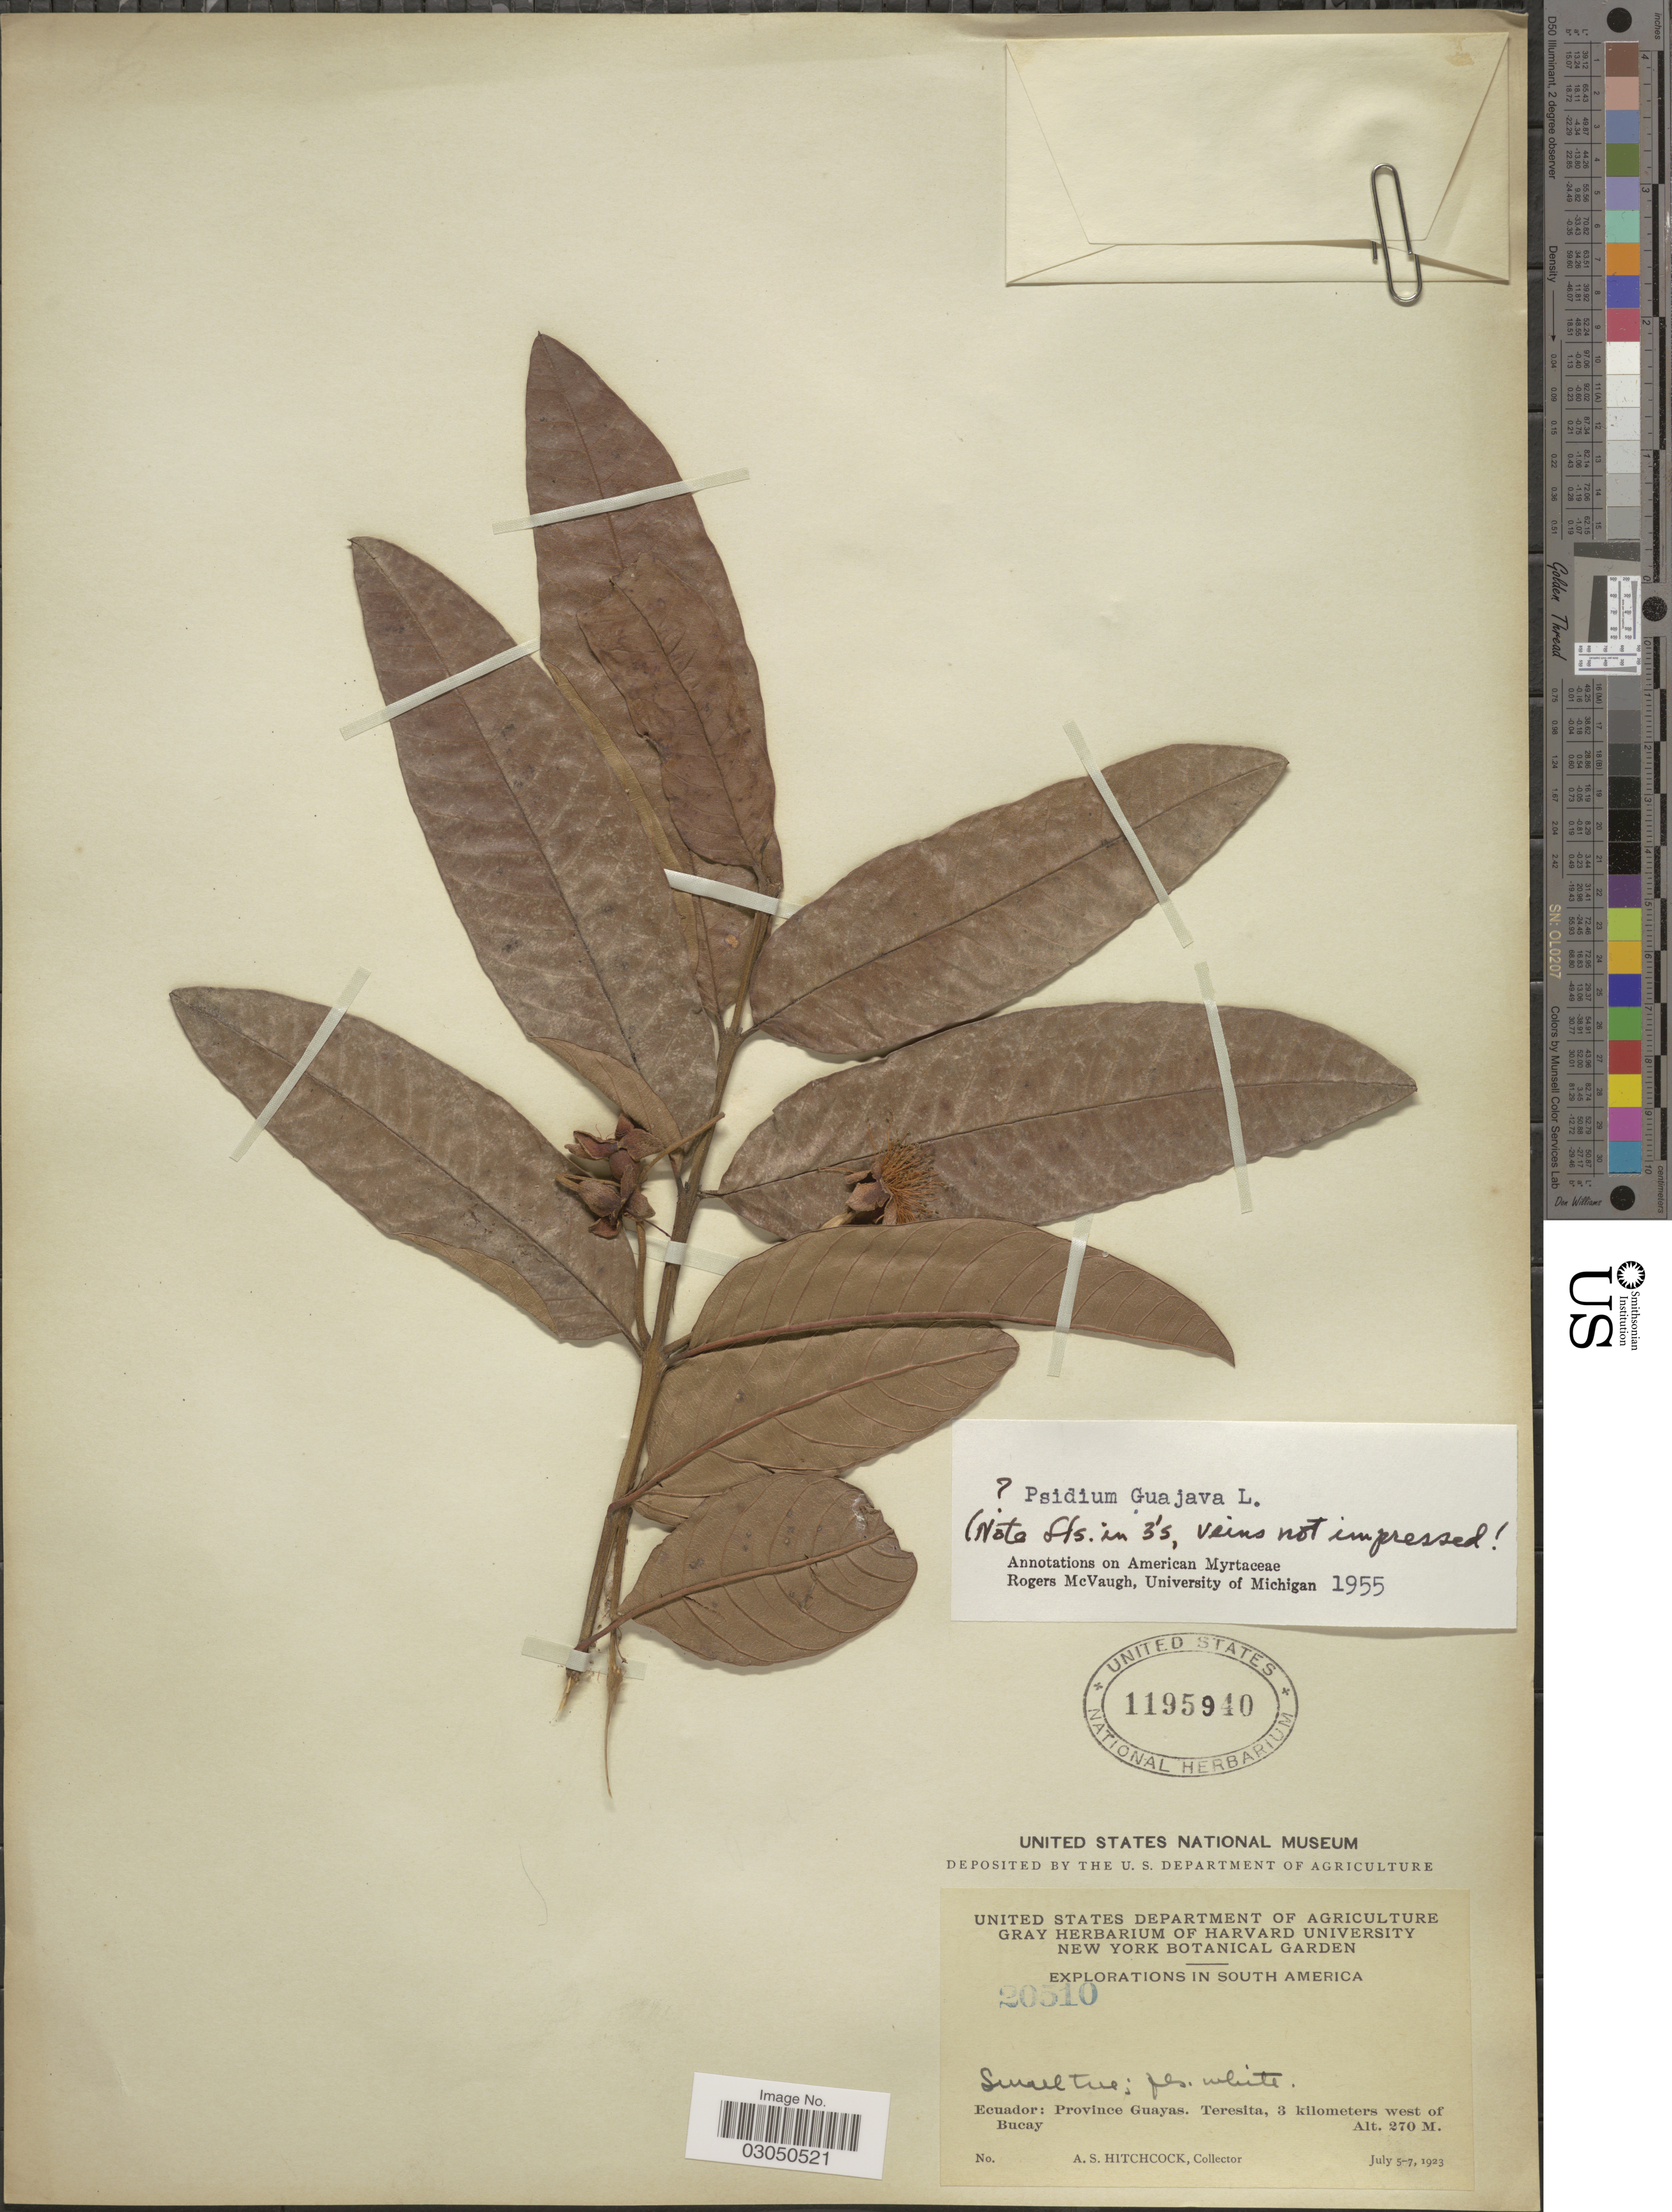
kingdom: Plantae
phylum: Tracheophyta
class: Magnoliopsida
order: Myrtales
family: Myrtaceae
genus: Psidium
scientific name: Psidium guajava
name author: L.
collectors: A. S. Hitchcock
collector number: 20510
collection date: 1923-07-05/1923-07-07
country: Ecuador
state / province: Guayas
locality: Province Guayas. Teresita, 3 kilometers west of Bucay.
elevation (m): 270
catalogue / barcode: US 1195940